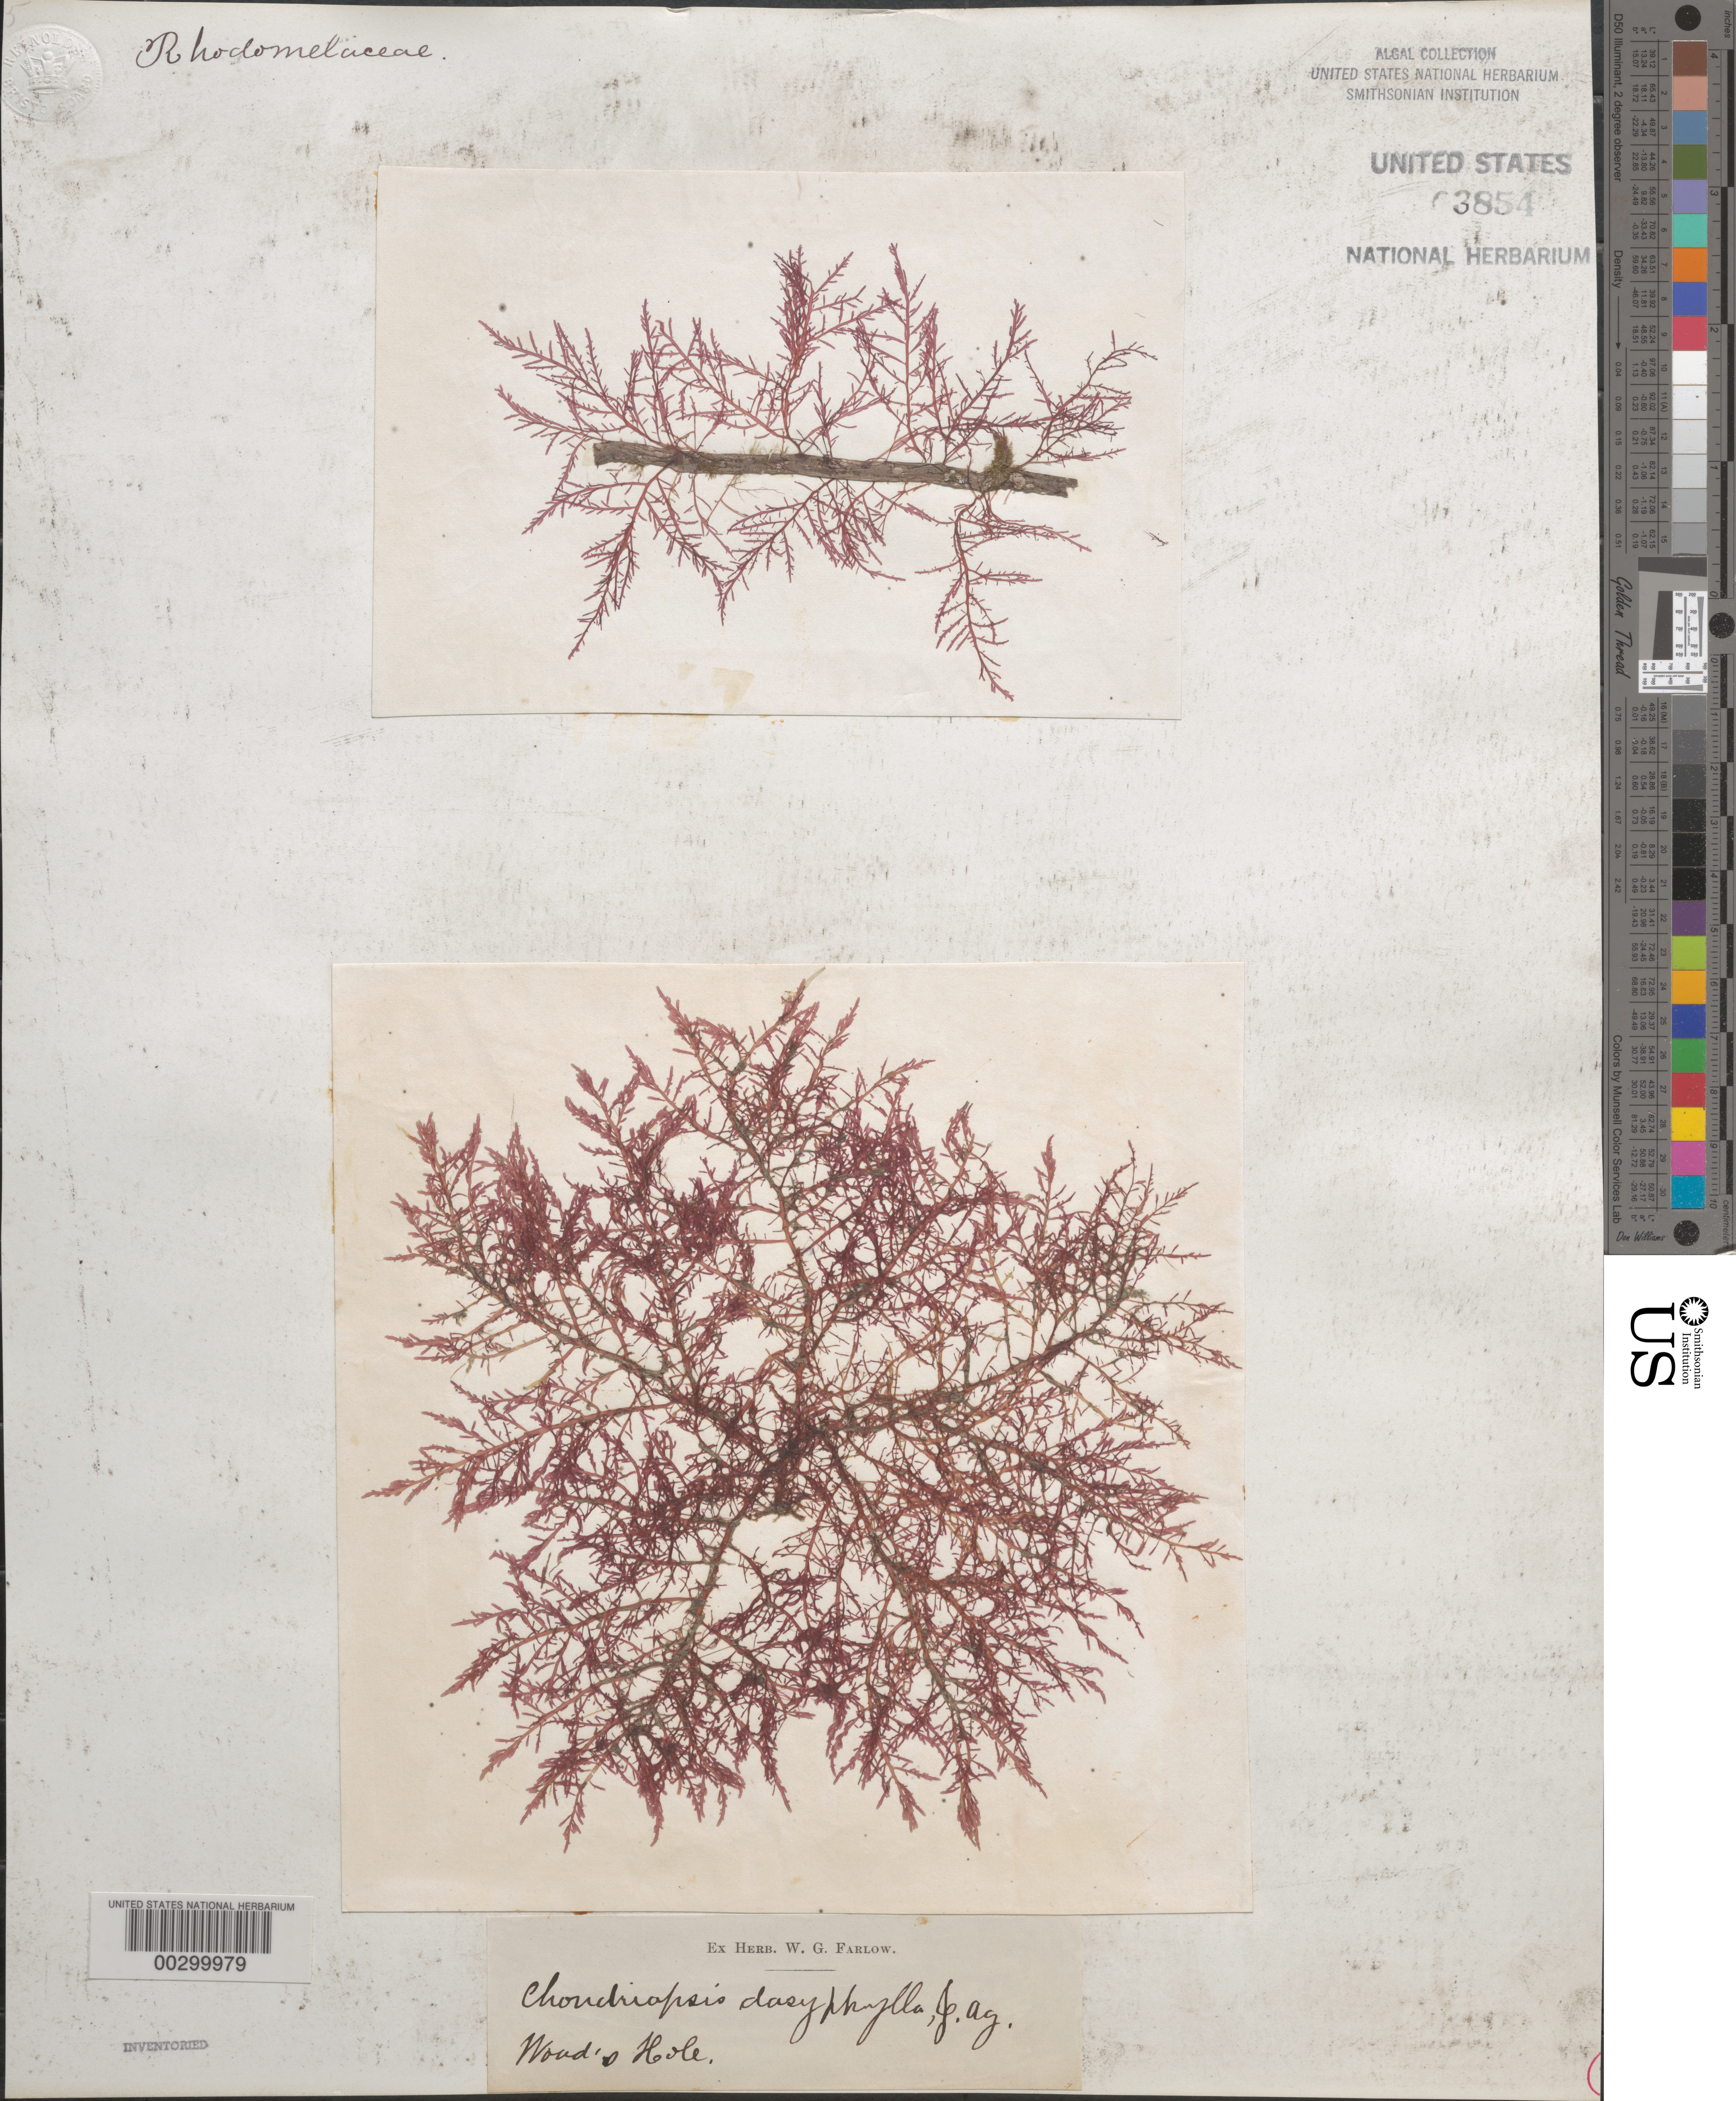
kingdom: Plantae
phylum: Rhodophyta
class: Florideophyceae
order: Ceramiales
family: Rhodomelaceae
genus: Chondria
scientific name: Chondria dasyphylla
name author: (Woodw.) C. Agardh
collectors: W. Farlow (Herbarium)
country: United States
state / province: Massachusetts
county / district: Barnstable County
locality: Woods Hole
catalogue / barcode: US 3854